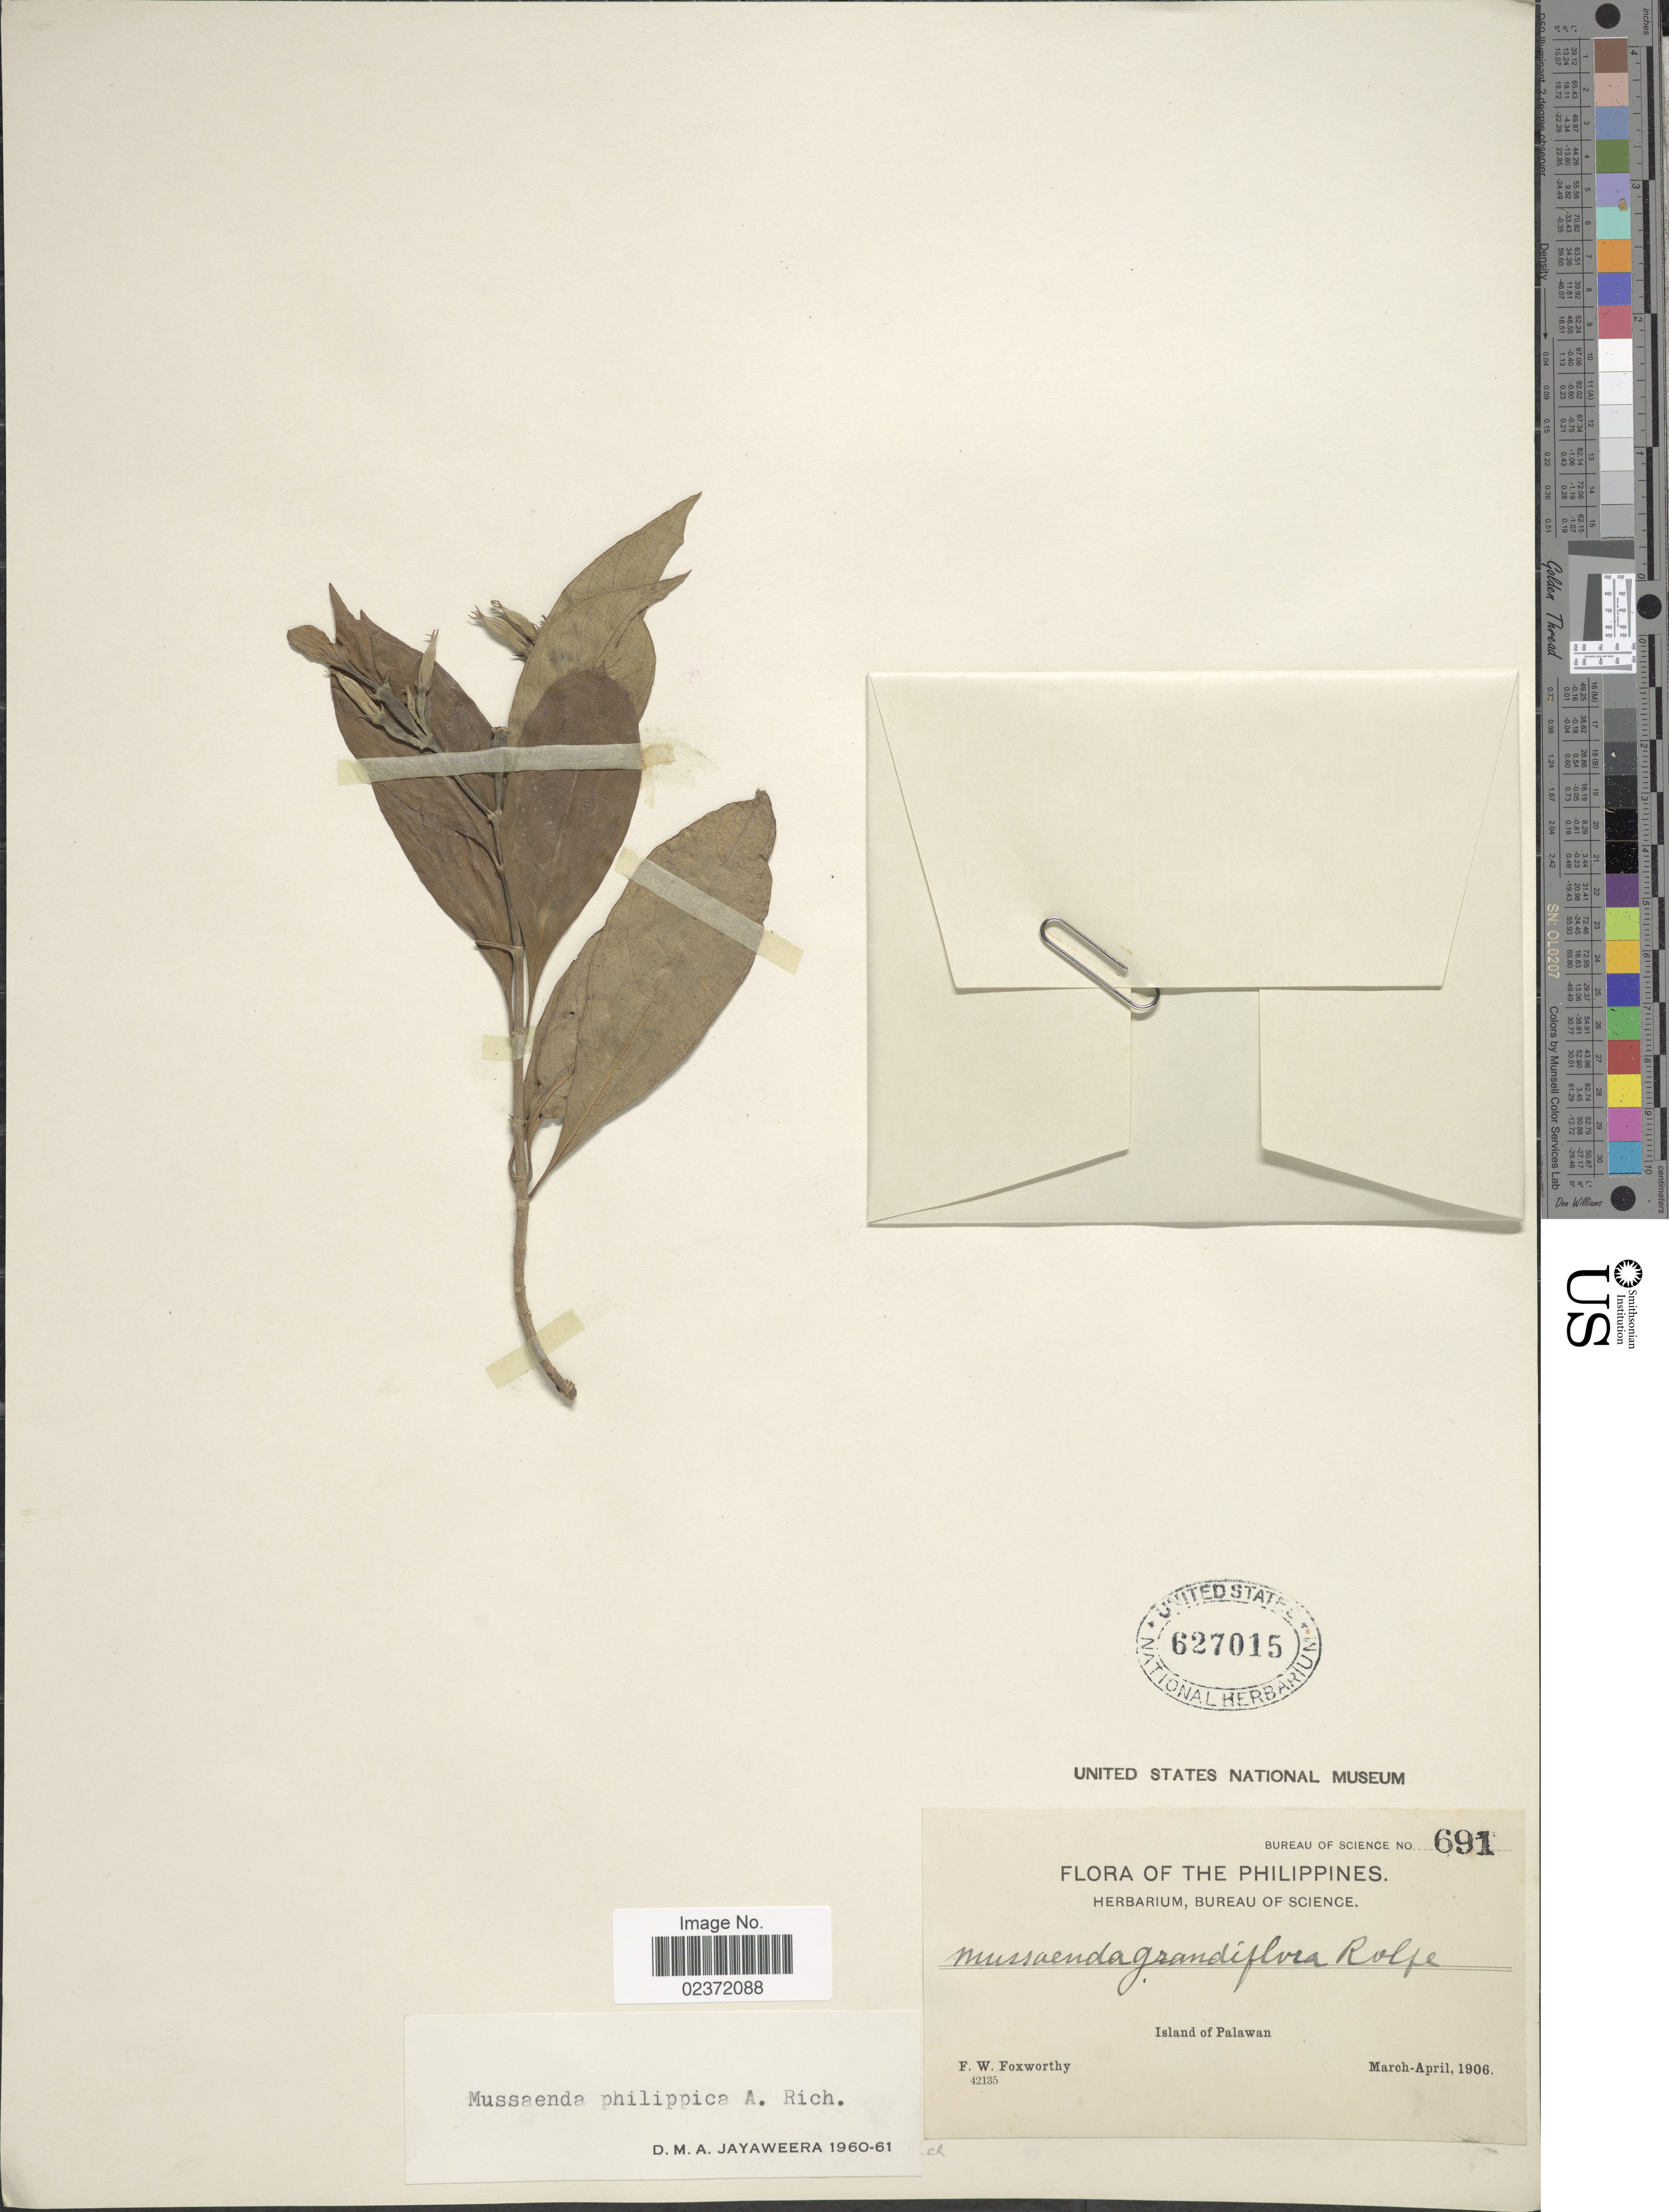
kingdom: Plantae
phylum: Tracheophyta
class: Magnoliopsida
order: Gentianales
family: Rubiaceae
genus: Mussaenda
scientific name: Mussaenda philippica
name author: A. Rich.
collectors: F. W. Foxworthy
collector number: Bureau of Science 691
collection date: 1906-03/1906-04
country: Philippines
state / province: Mimaropa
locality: Island of Palawan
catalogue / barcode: US 627015